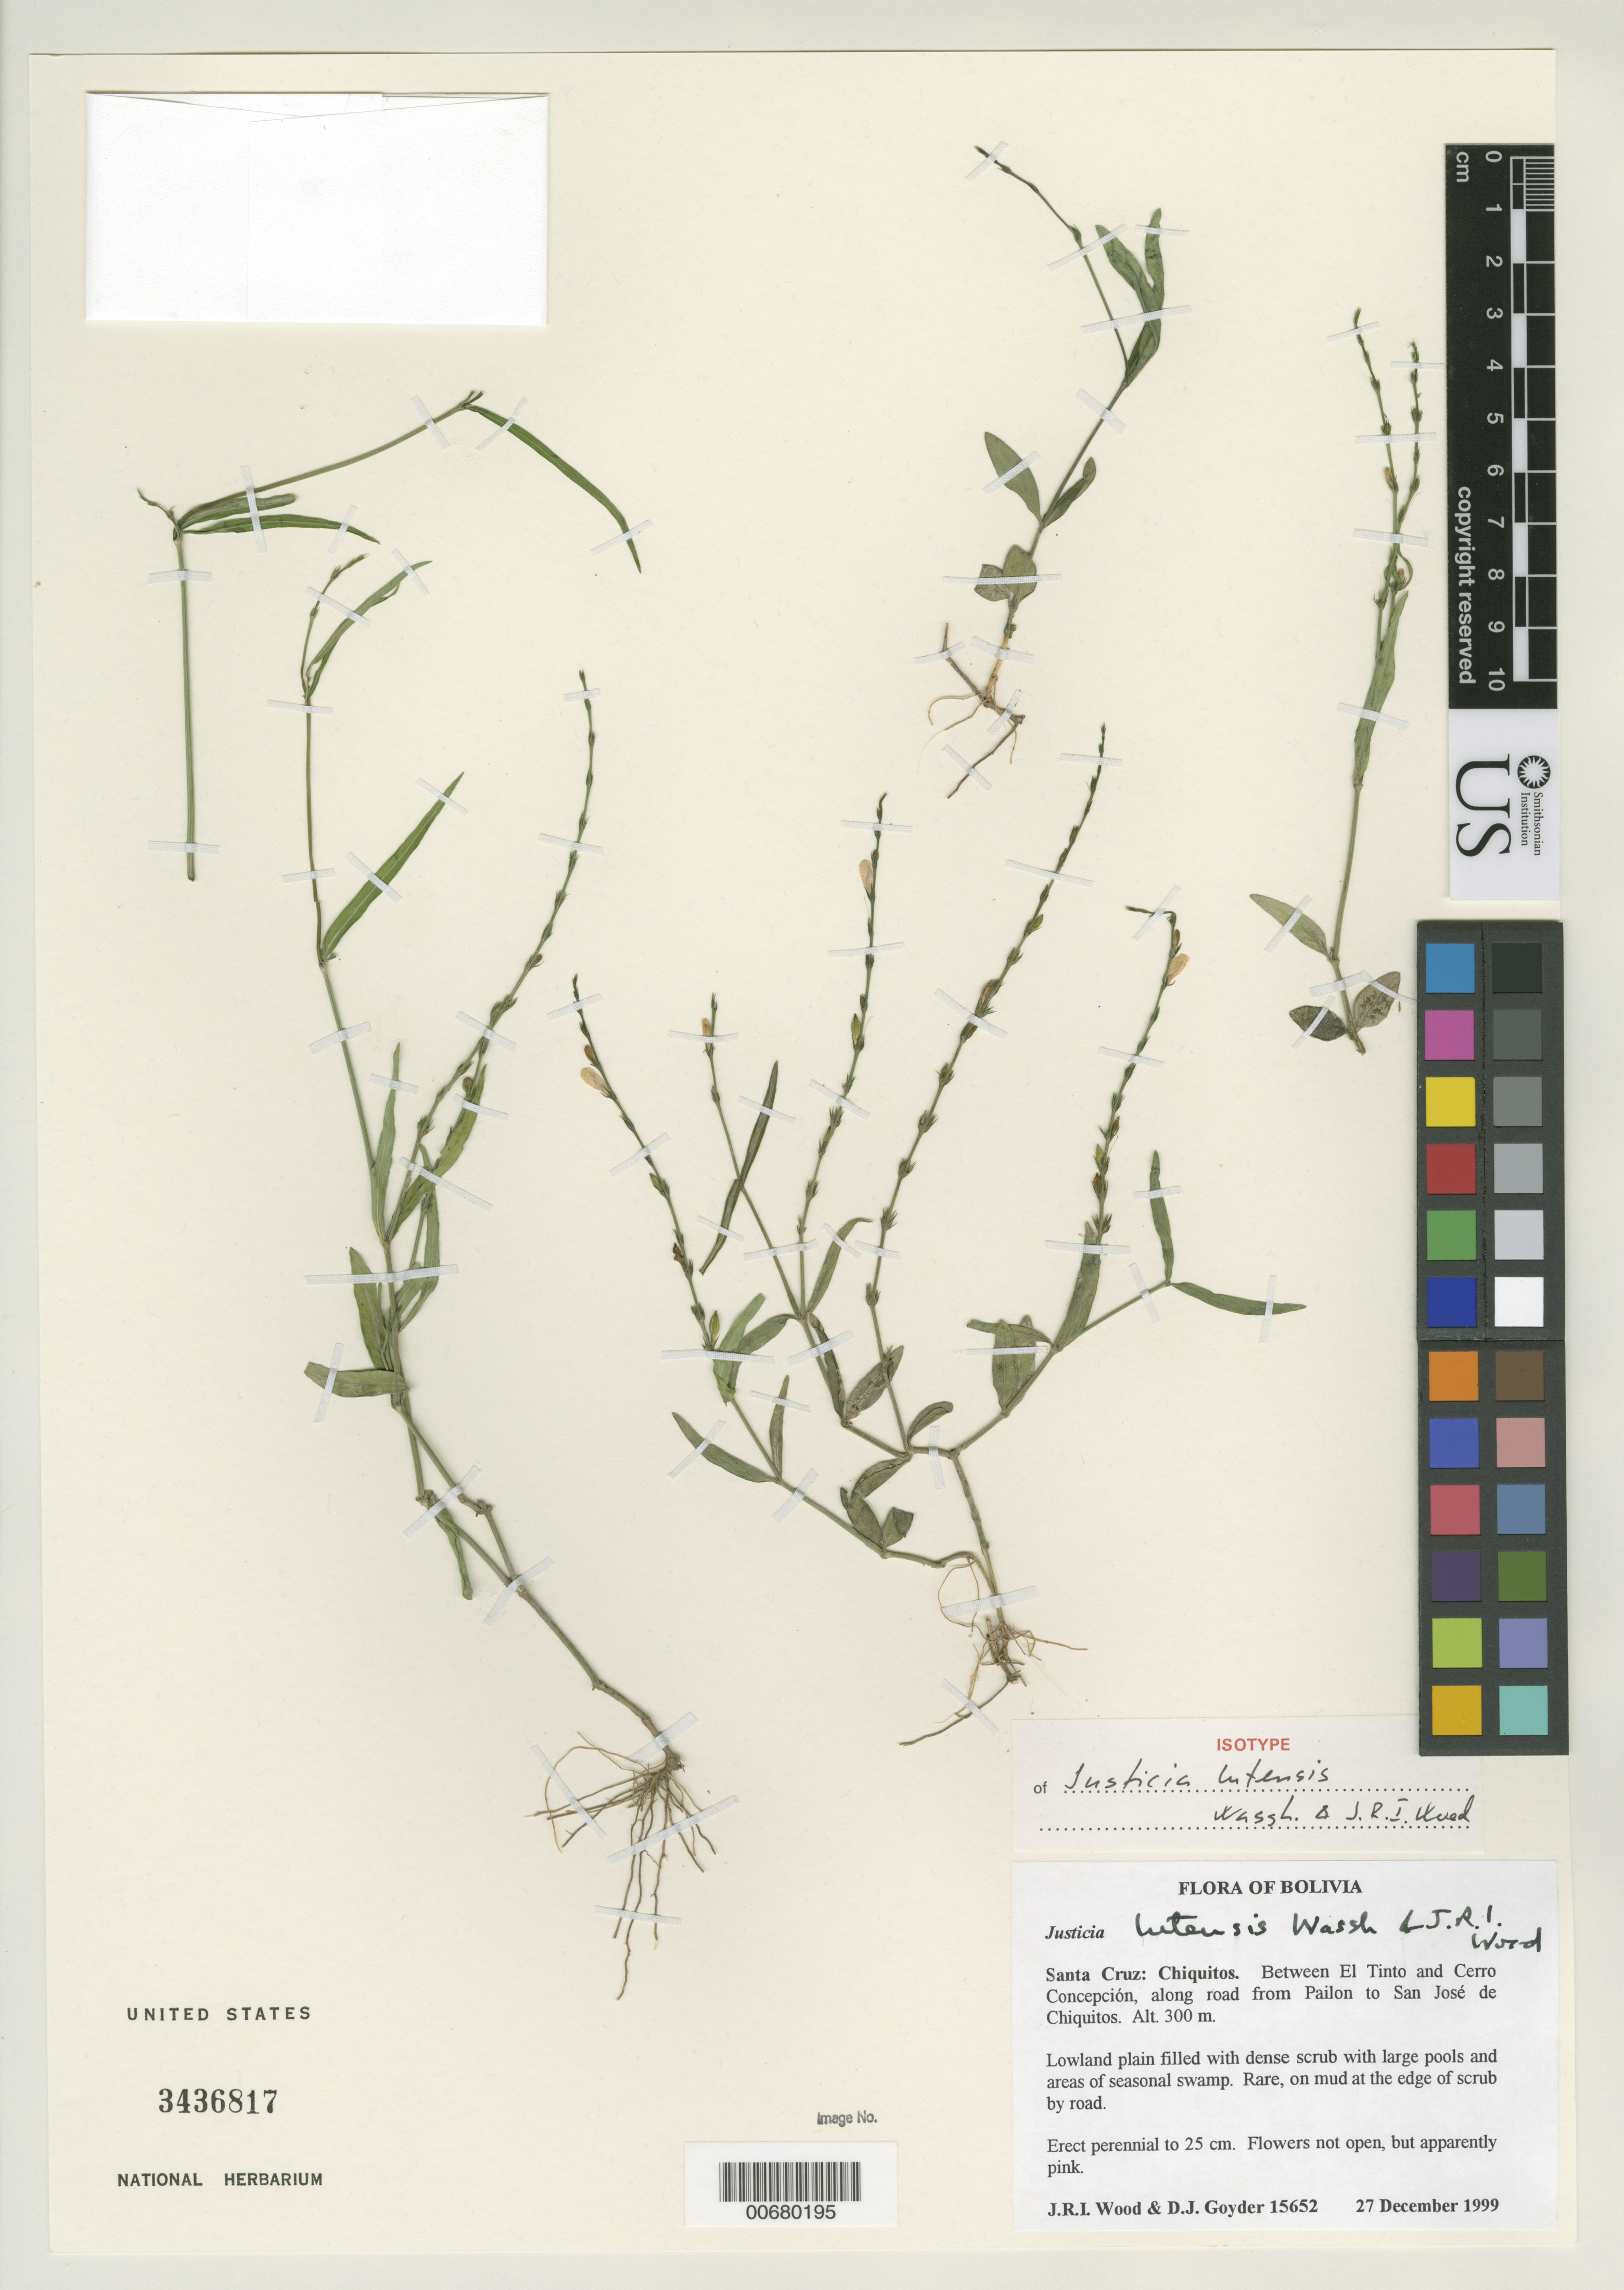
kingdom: Plantae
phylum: Tracheophyta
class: Magnoliopsida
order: Lamiales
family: Acanthaceae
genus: Justicia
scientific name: Justicia lutensis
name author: Wassh. & J.R.I. Wood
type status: Isotype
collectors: J. R. I. Wood & D. Goyder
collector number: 15652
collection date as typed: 27 Dec 1999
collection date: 1999-12-27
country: Bolivia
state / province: Santa Cruz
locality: Santa Cruz: Chiquitos. Between El Tinto and Cerro Concepción, along road from Pailon to San José de Chiquitos.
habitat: Lowland plain filled with dense scrub with large pools and areas of seasonal swamp. Rare, on mud at the edge of scrub by road.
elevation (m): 300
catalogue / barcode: US 3436817